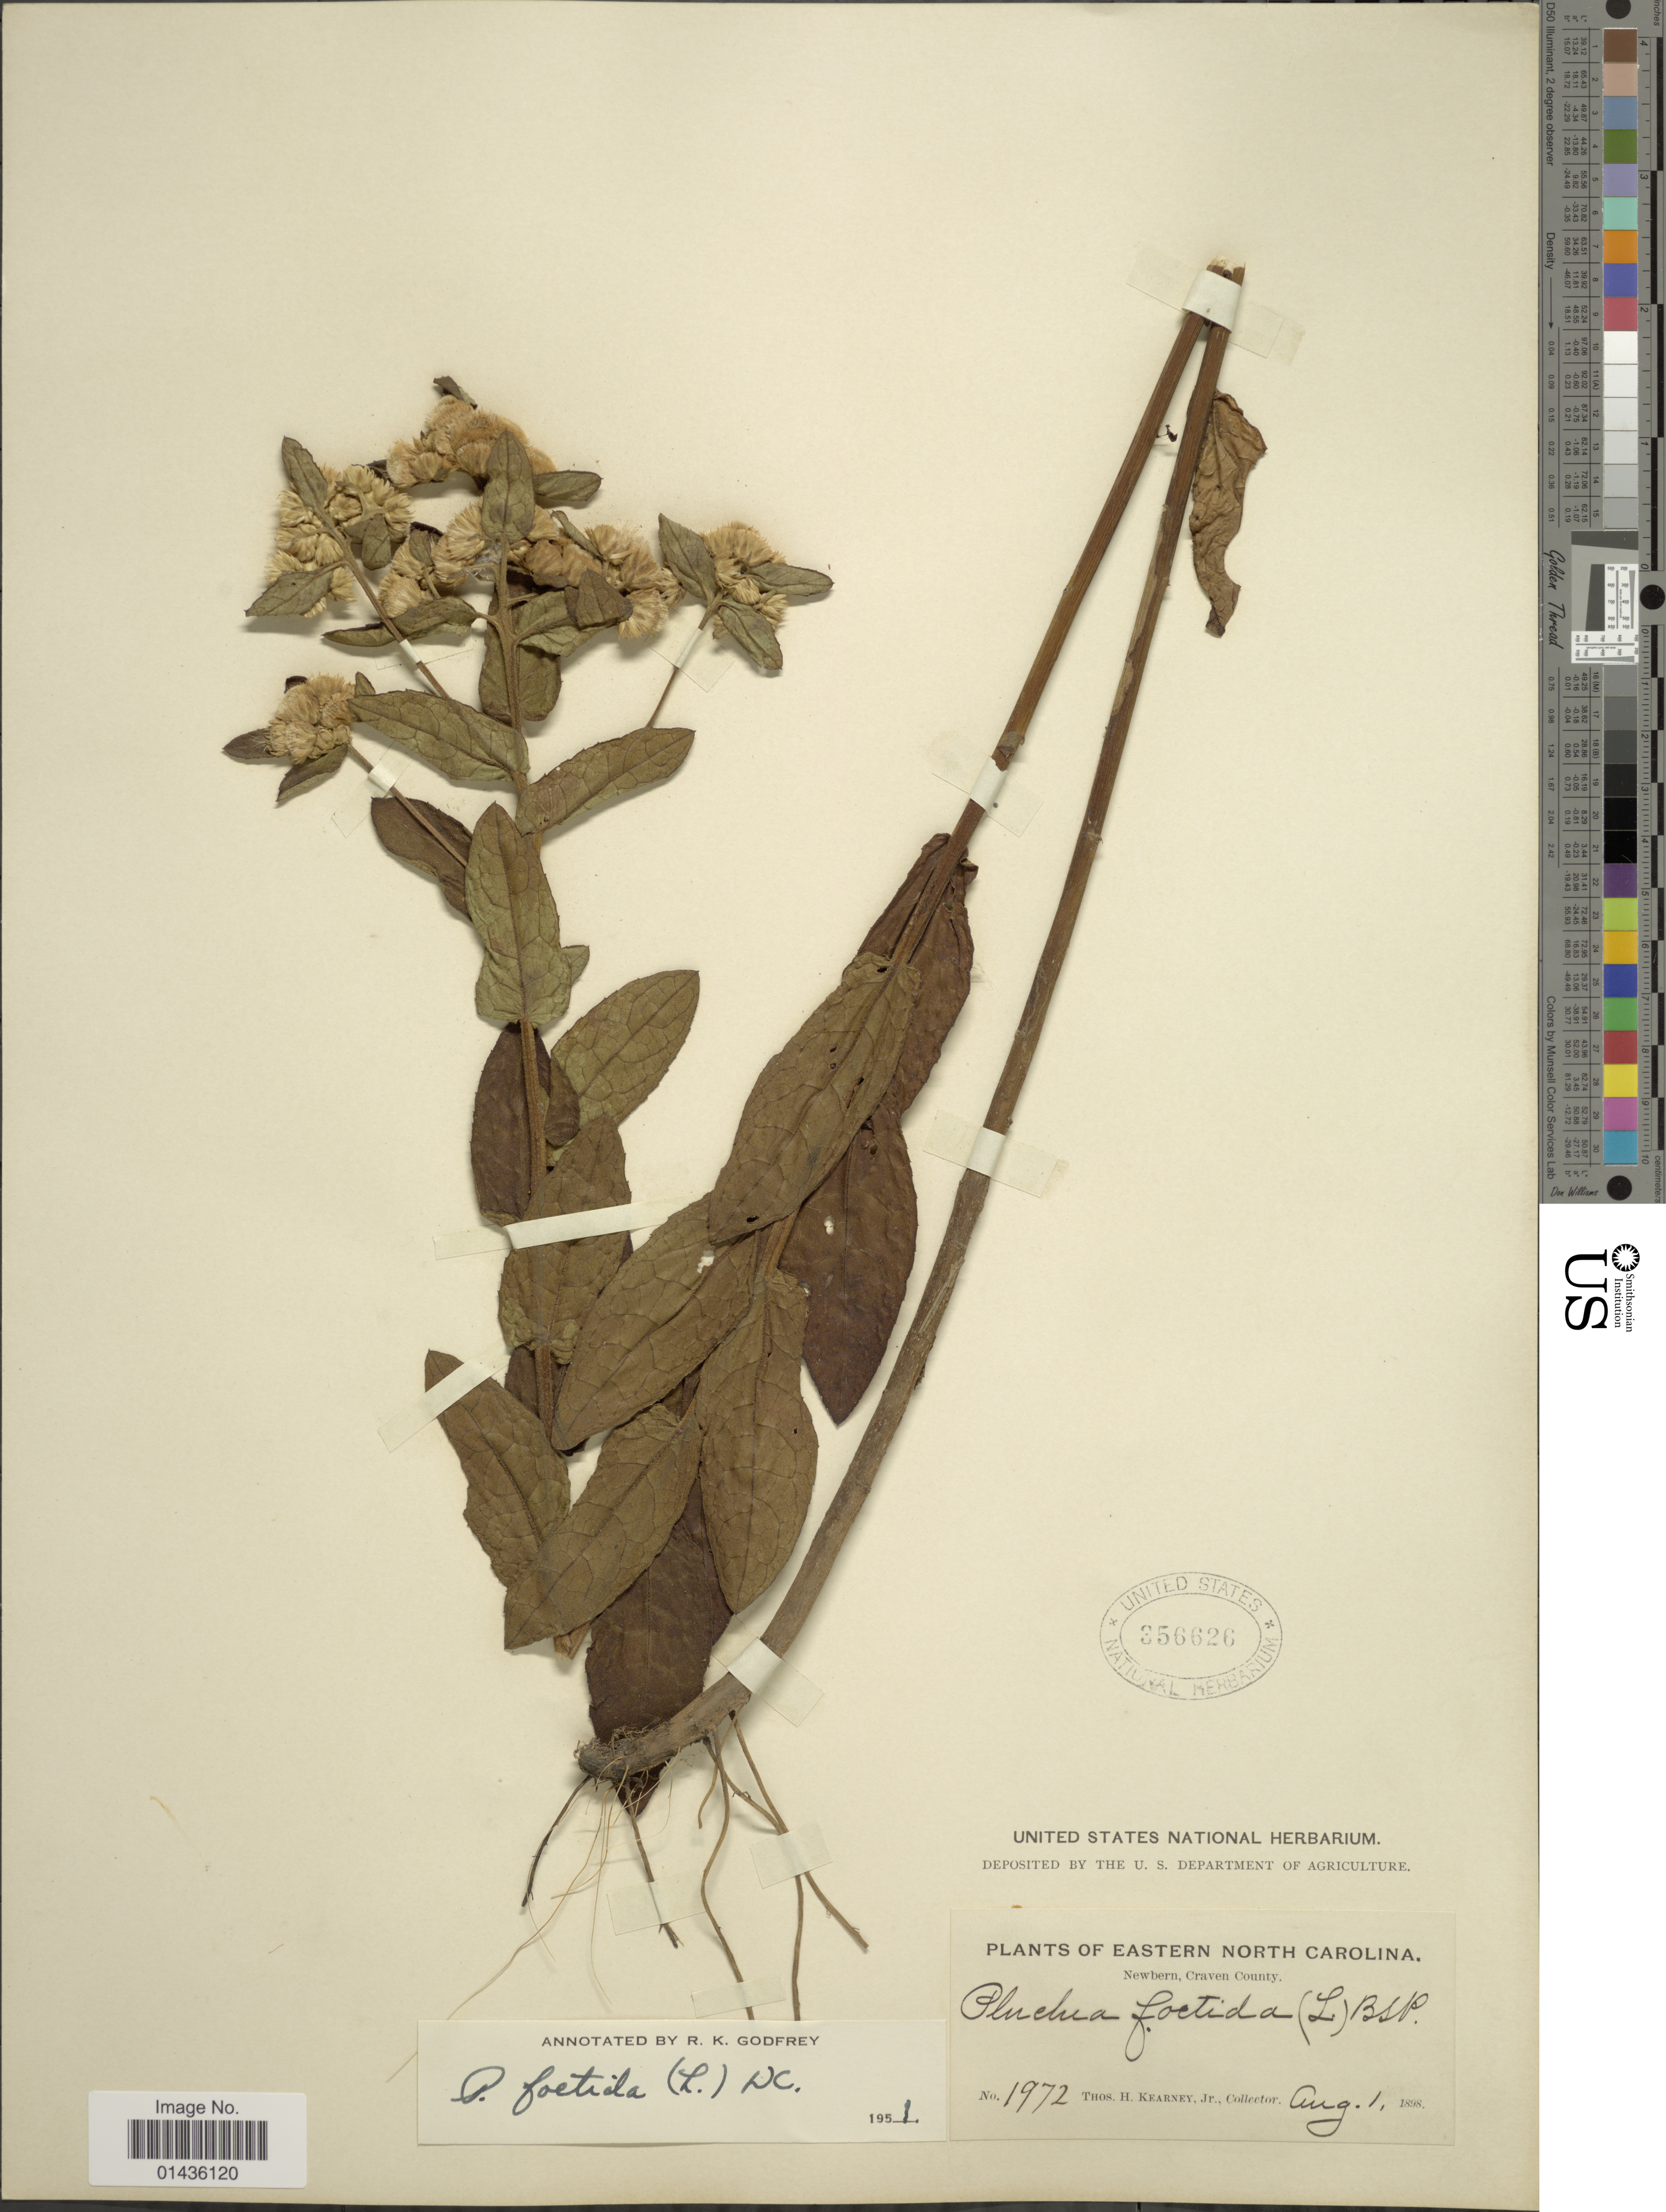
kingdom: Plantae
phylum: Tracheophyta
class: Magnoliopsida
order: Asterales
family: Asteraceae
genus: Pluchea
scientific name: Pluchea foetida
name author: (L.) DC.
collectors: T. H. Kearney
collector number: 1972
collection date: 1898-08-01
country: United States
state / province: North Carolina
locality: Newbern, Craven County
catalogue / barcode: US 356626